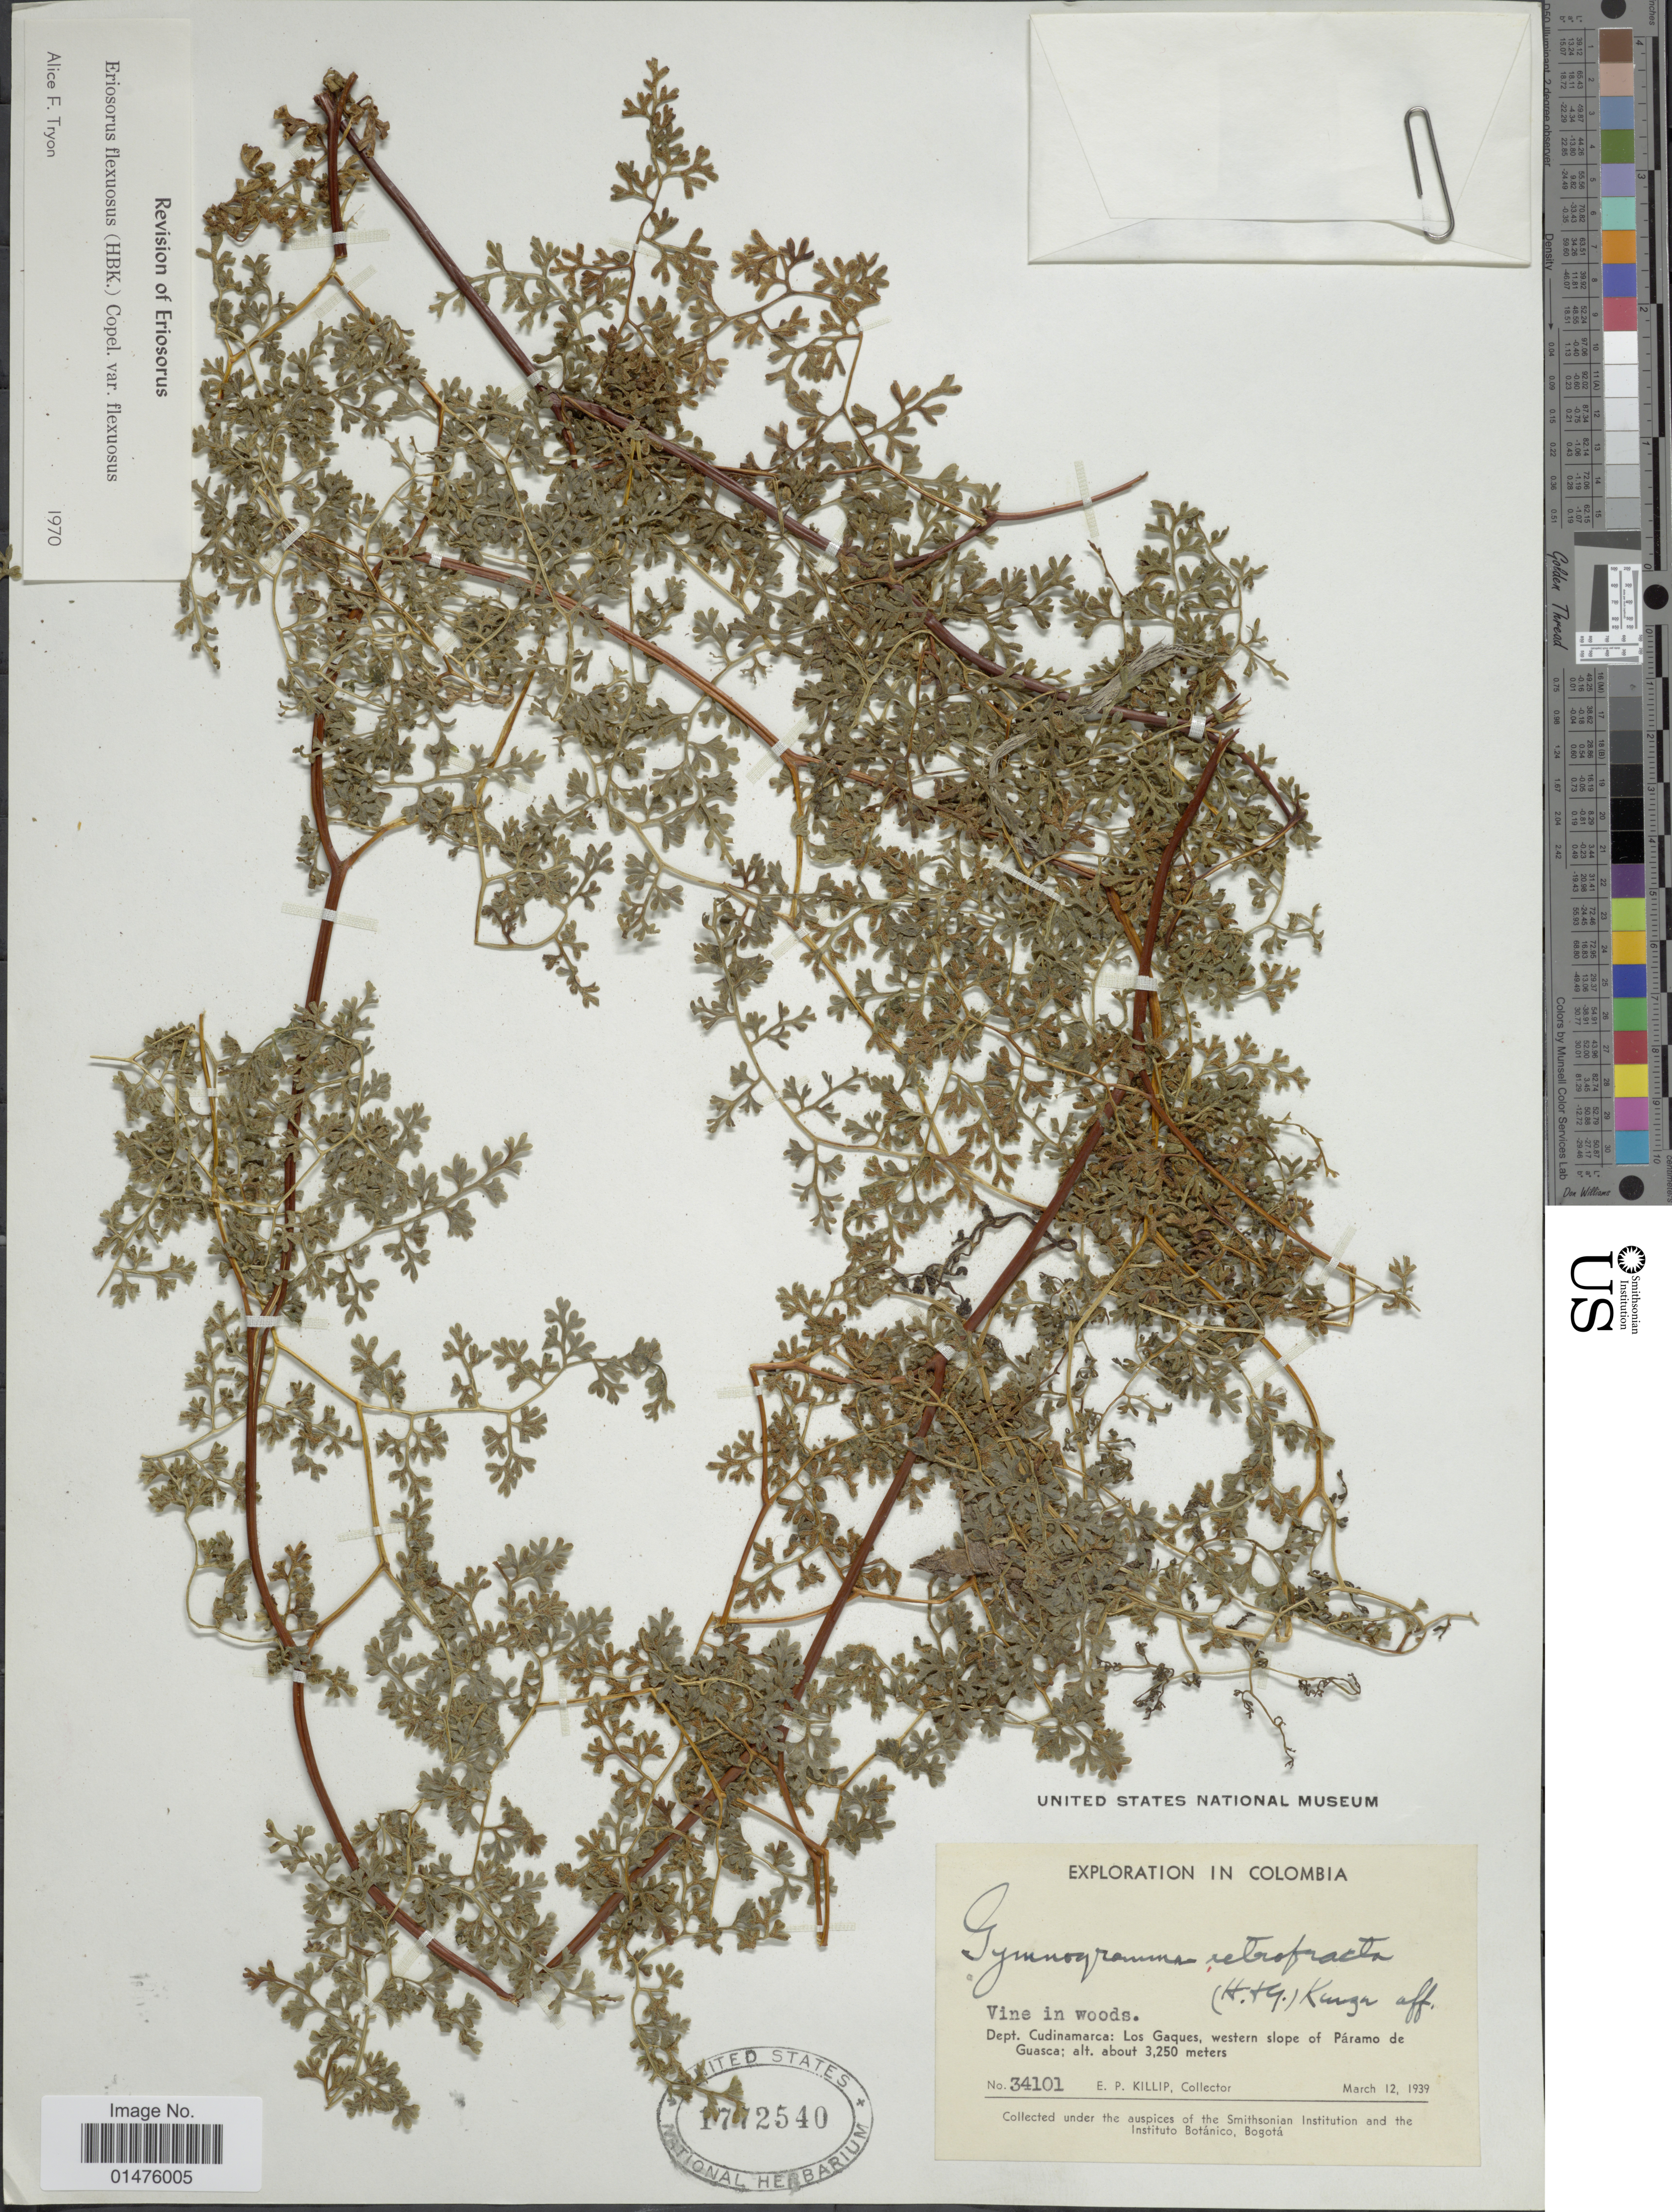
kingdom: Plantae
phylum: Tracheophyta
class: Polypodiopsida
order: Polypodiales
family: Pteridaceae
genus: Jamesonia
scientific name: Jamesonia flexuosa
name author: (Humb. & Bonpl.) Christenh.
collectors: E. P. Killip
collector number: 34101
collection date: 1939-03-12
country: Colombia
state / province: Cundinamarca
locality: Dept. Cundinamarca: Los Gaques, western slope of Páramo de Guasca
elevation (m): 3250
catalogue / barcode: US 1772540